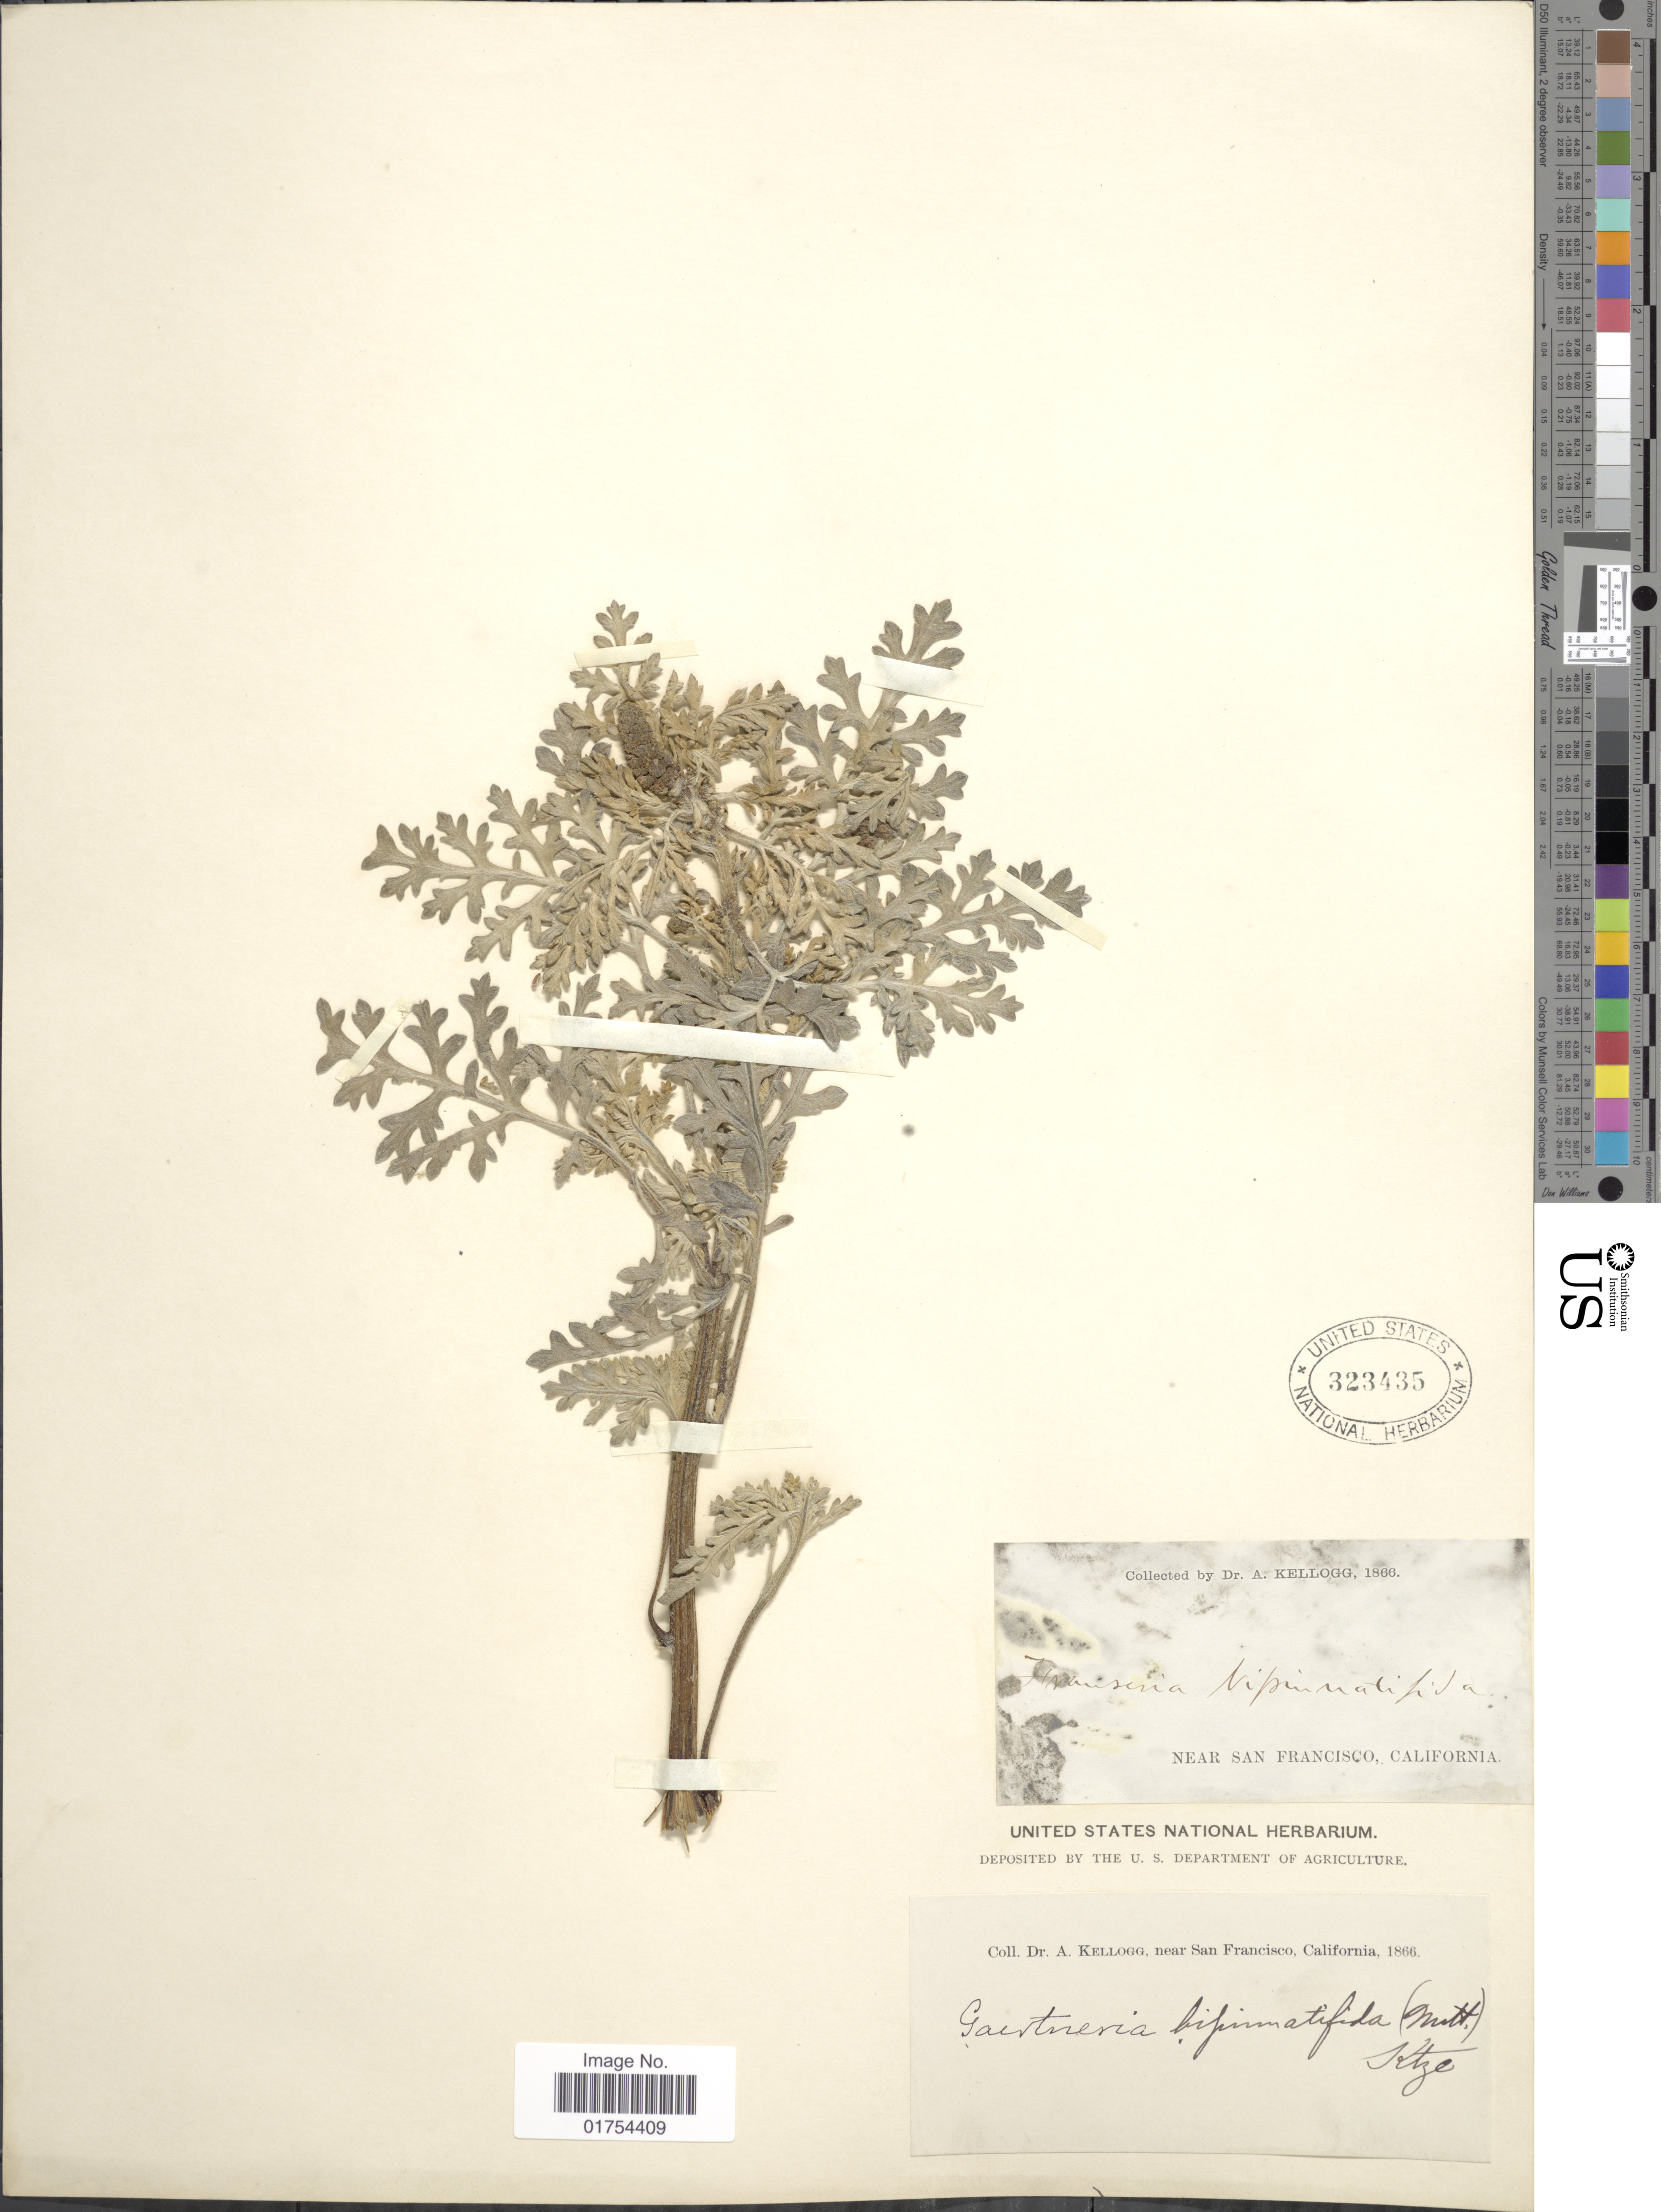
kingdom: Plantae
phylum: Tracheophyta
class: Magnoliopsida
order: Asterales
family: Asteraceae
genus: Franseria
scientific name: Franseria bipinnatifida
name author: (A. Gray) A. Gray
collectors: A. Kellogg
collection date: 1866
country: United States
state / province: California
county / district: San Francisco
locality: Near San Francisco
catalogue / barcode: US 323435